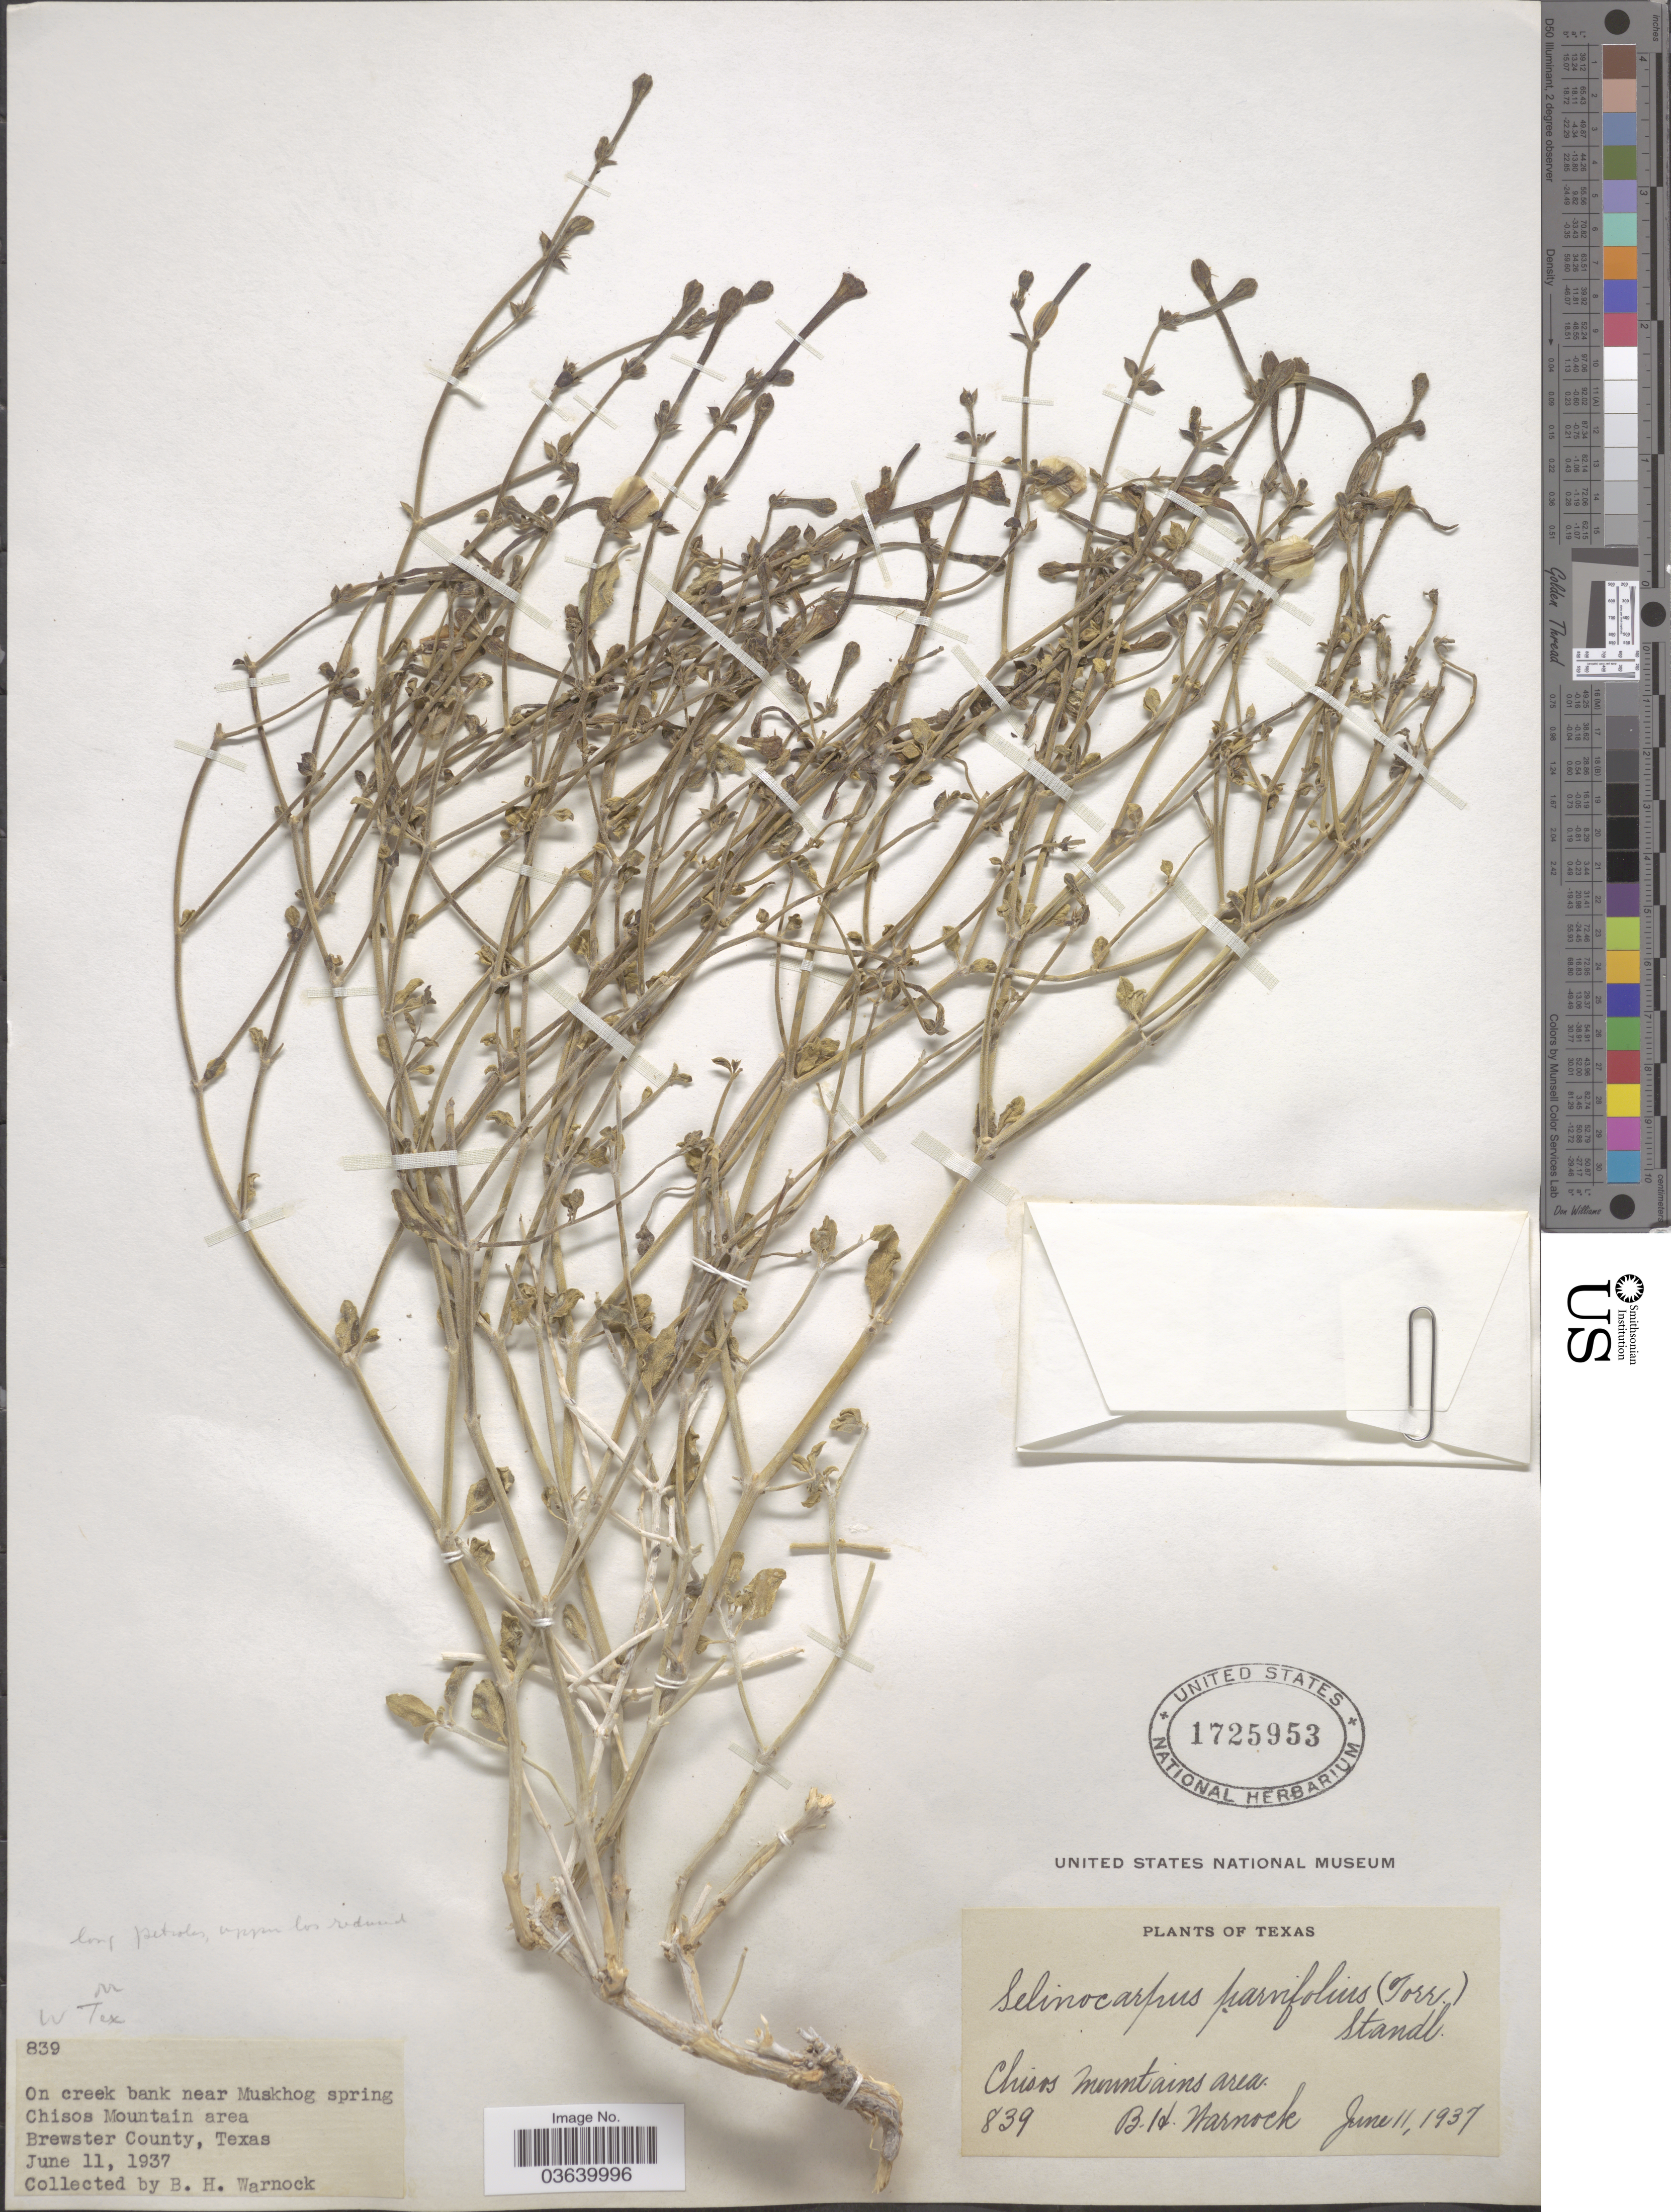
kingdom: Plantae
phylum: Tracheophyta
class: Magnoliopsida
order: Caryophyllales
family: Nyctaginaceae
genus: Acleisanthes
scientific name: Acleisanthes parvifolia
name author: (Torr.) R.A. Levin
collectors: B. H. Warnock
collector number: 839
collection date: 1937-06-11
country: United States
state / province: Texas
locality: On creek bank near Muskhog spring. Chisos Mountain area. Brewster County.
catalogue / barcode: US 1725953